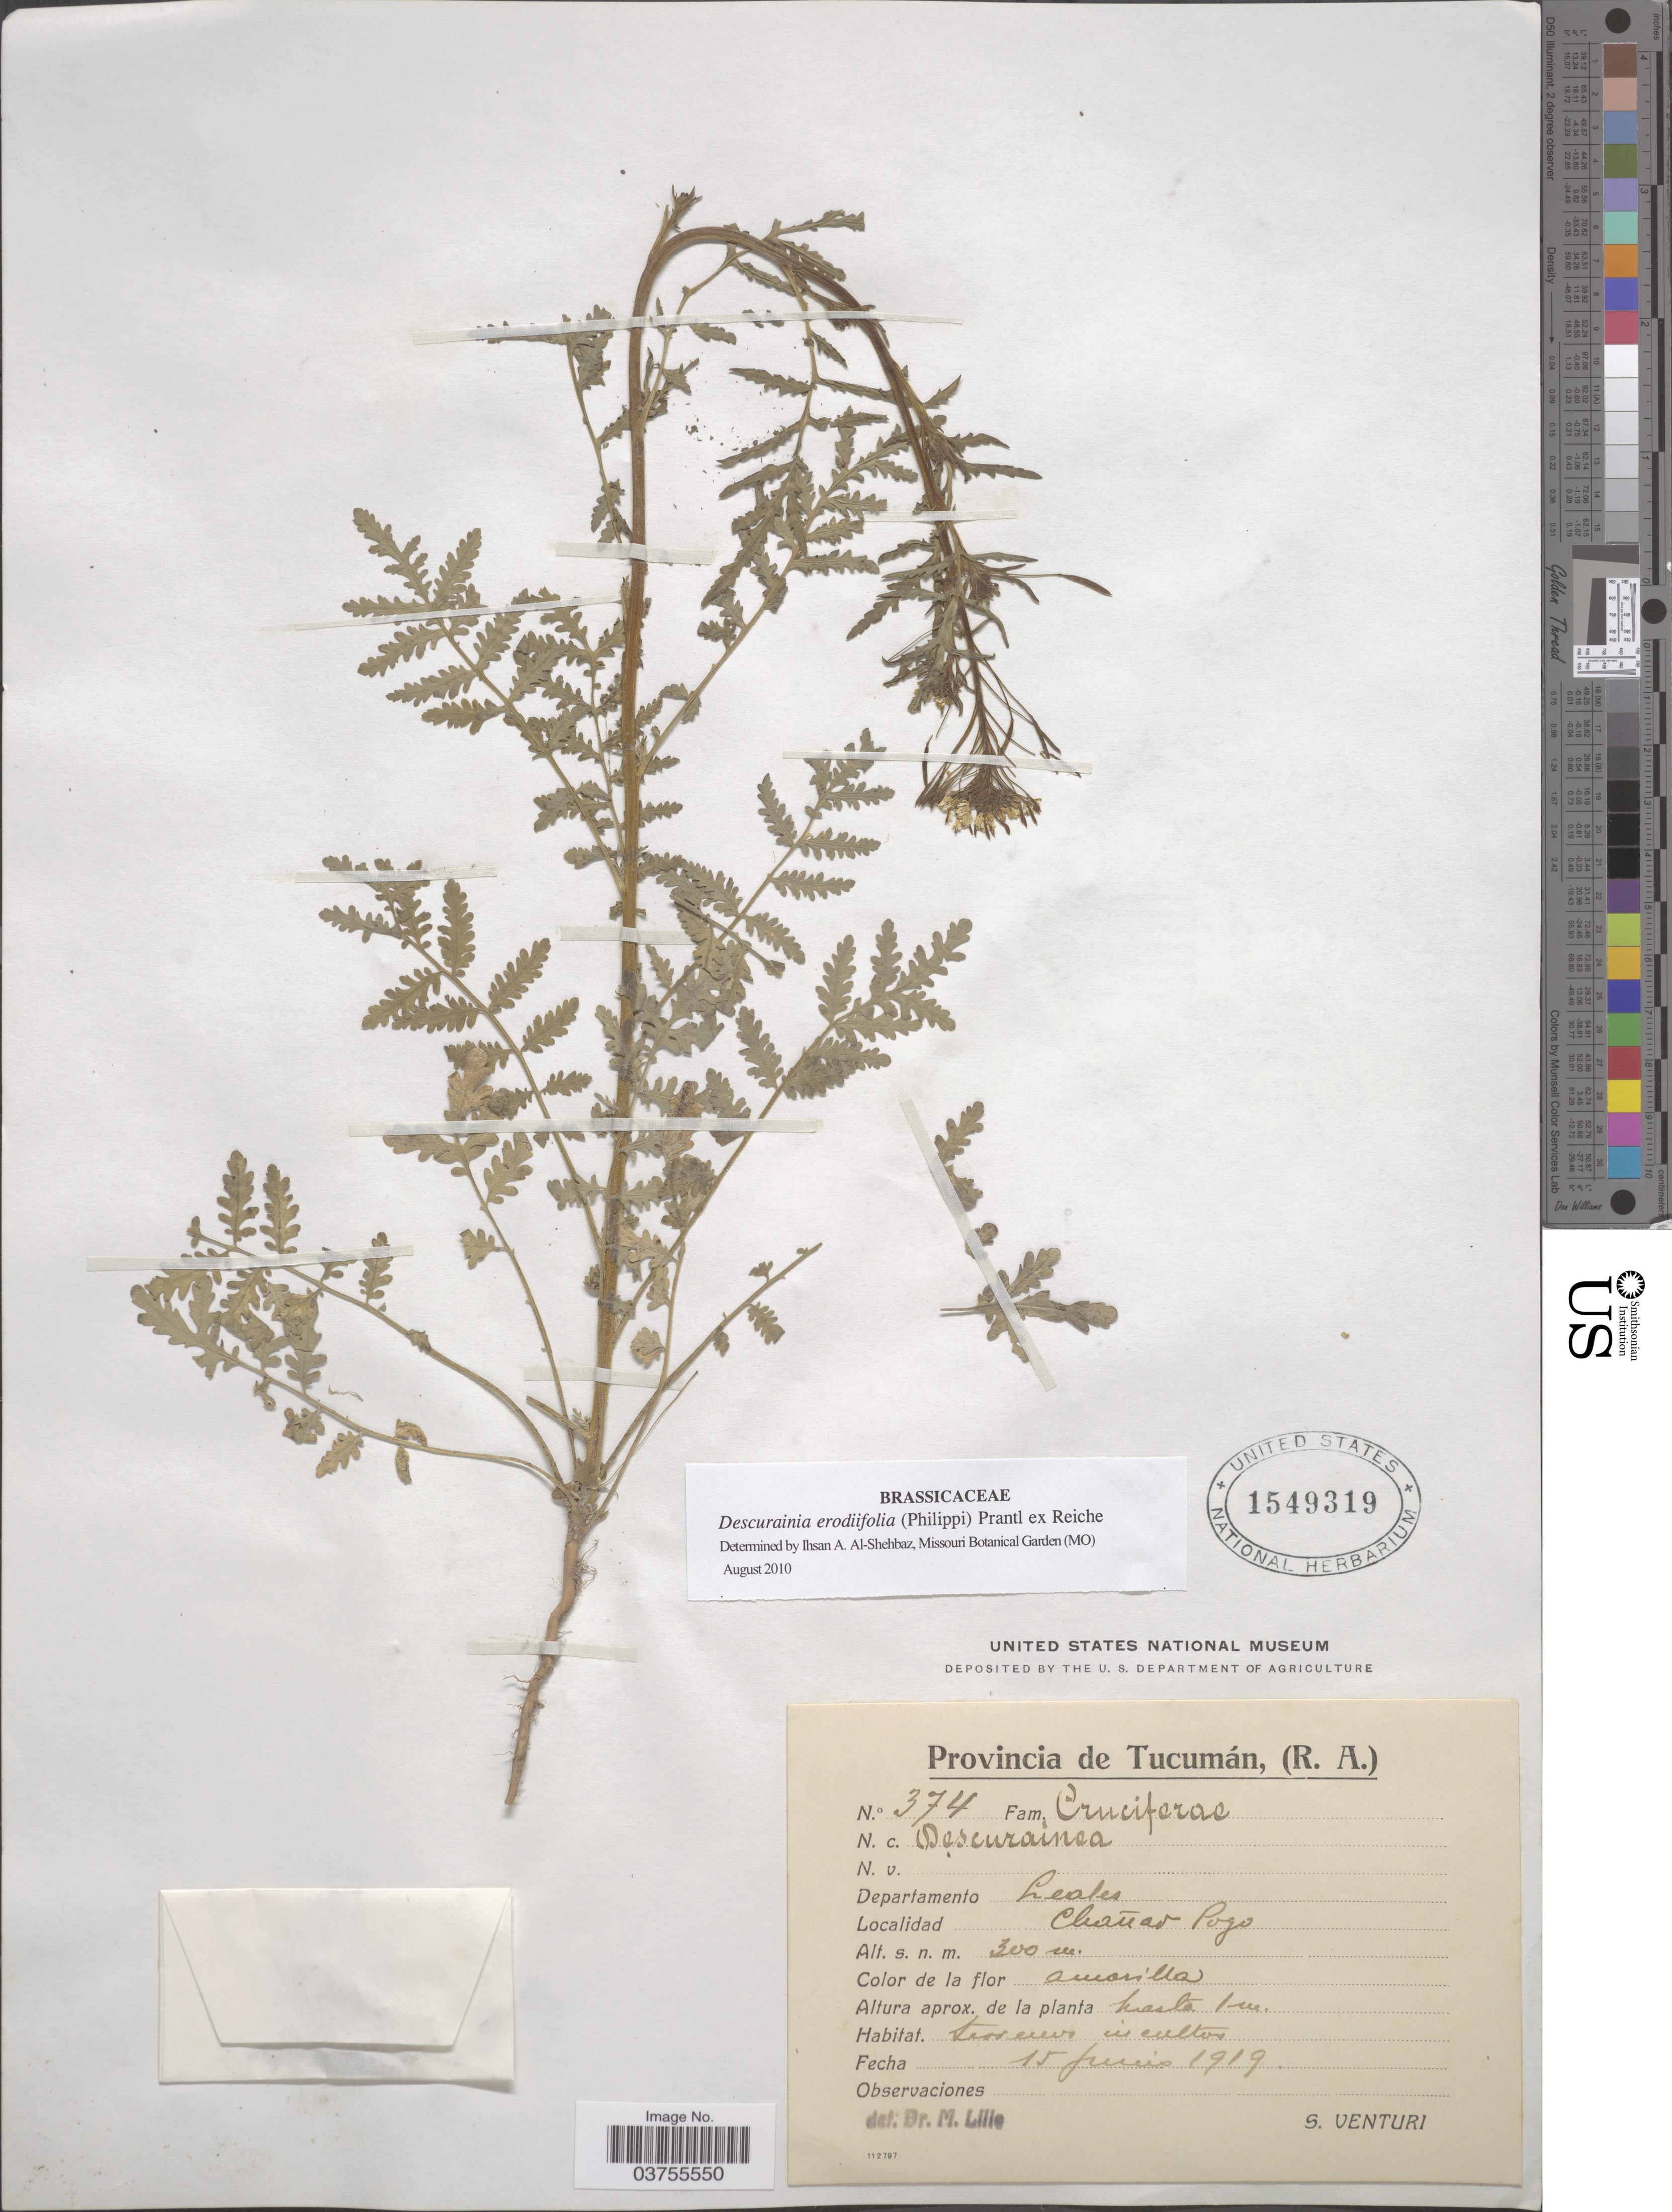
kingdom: Plantae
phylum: Tracheophyta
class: Magnoliopsida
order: Brassicales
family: Brassicaceae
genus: Descurainia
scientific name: Descurainia erodiifolia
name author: (Phil. & C.A. Mey.) Prantl ex Reiche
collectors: S. Venturi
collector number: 374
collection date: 1919-06-15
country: Argentina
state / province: Tucuman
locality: Departamento Leales. Chañar Pozo.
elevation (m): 300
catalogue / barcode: US 1549319